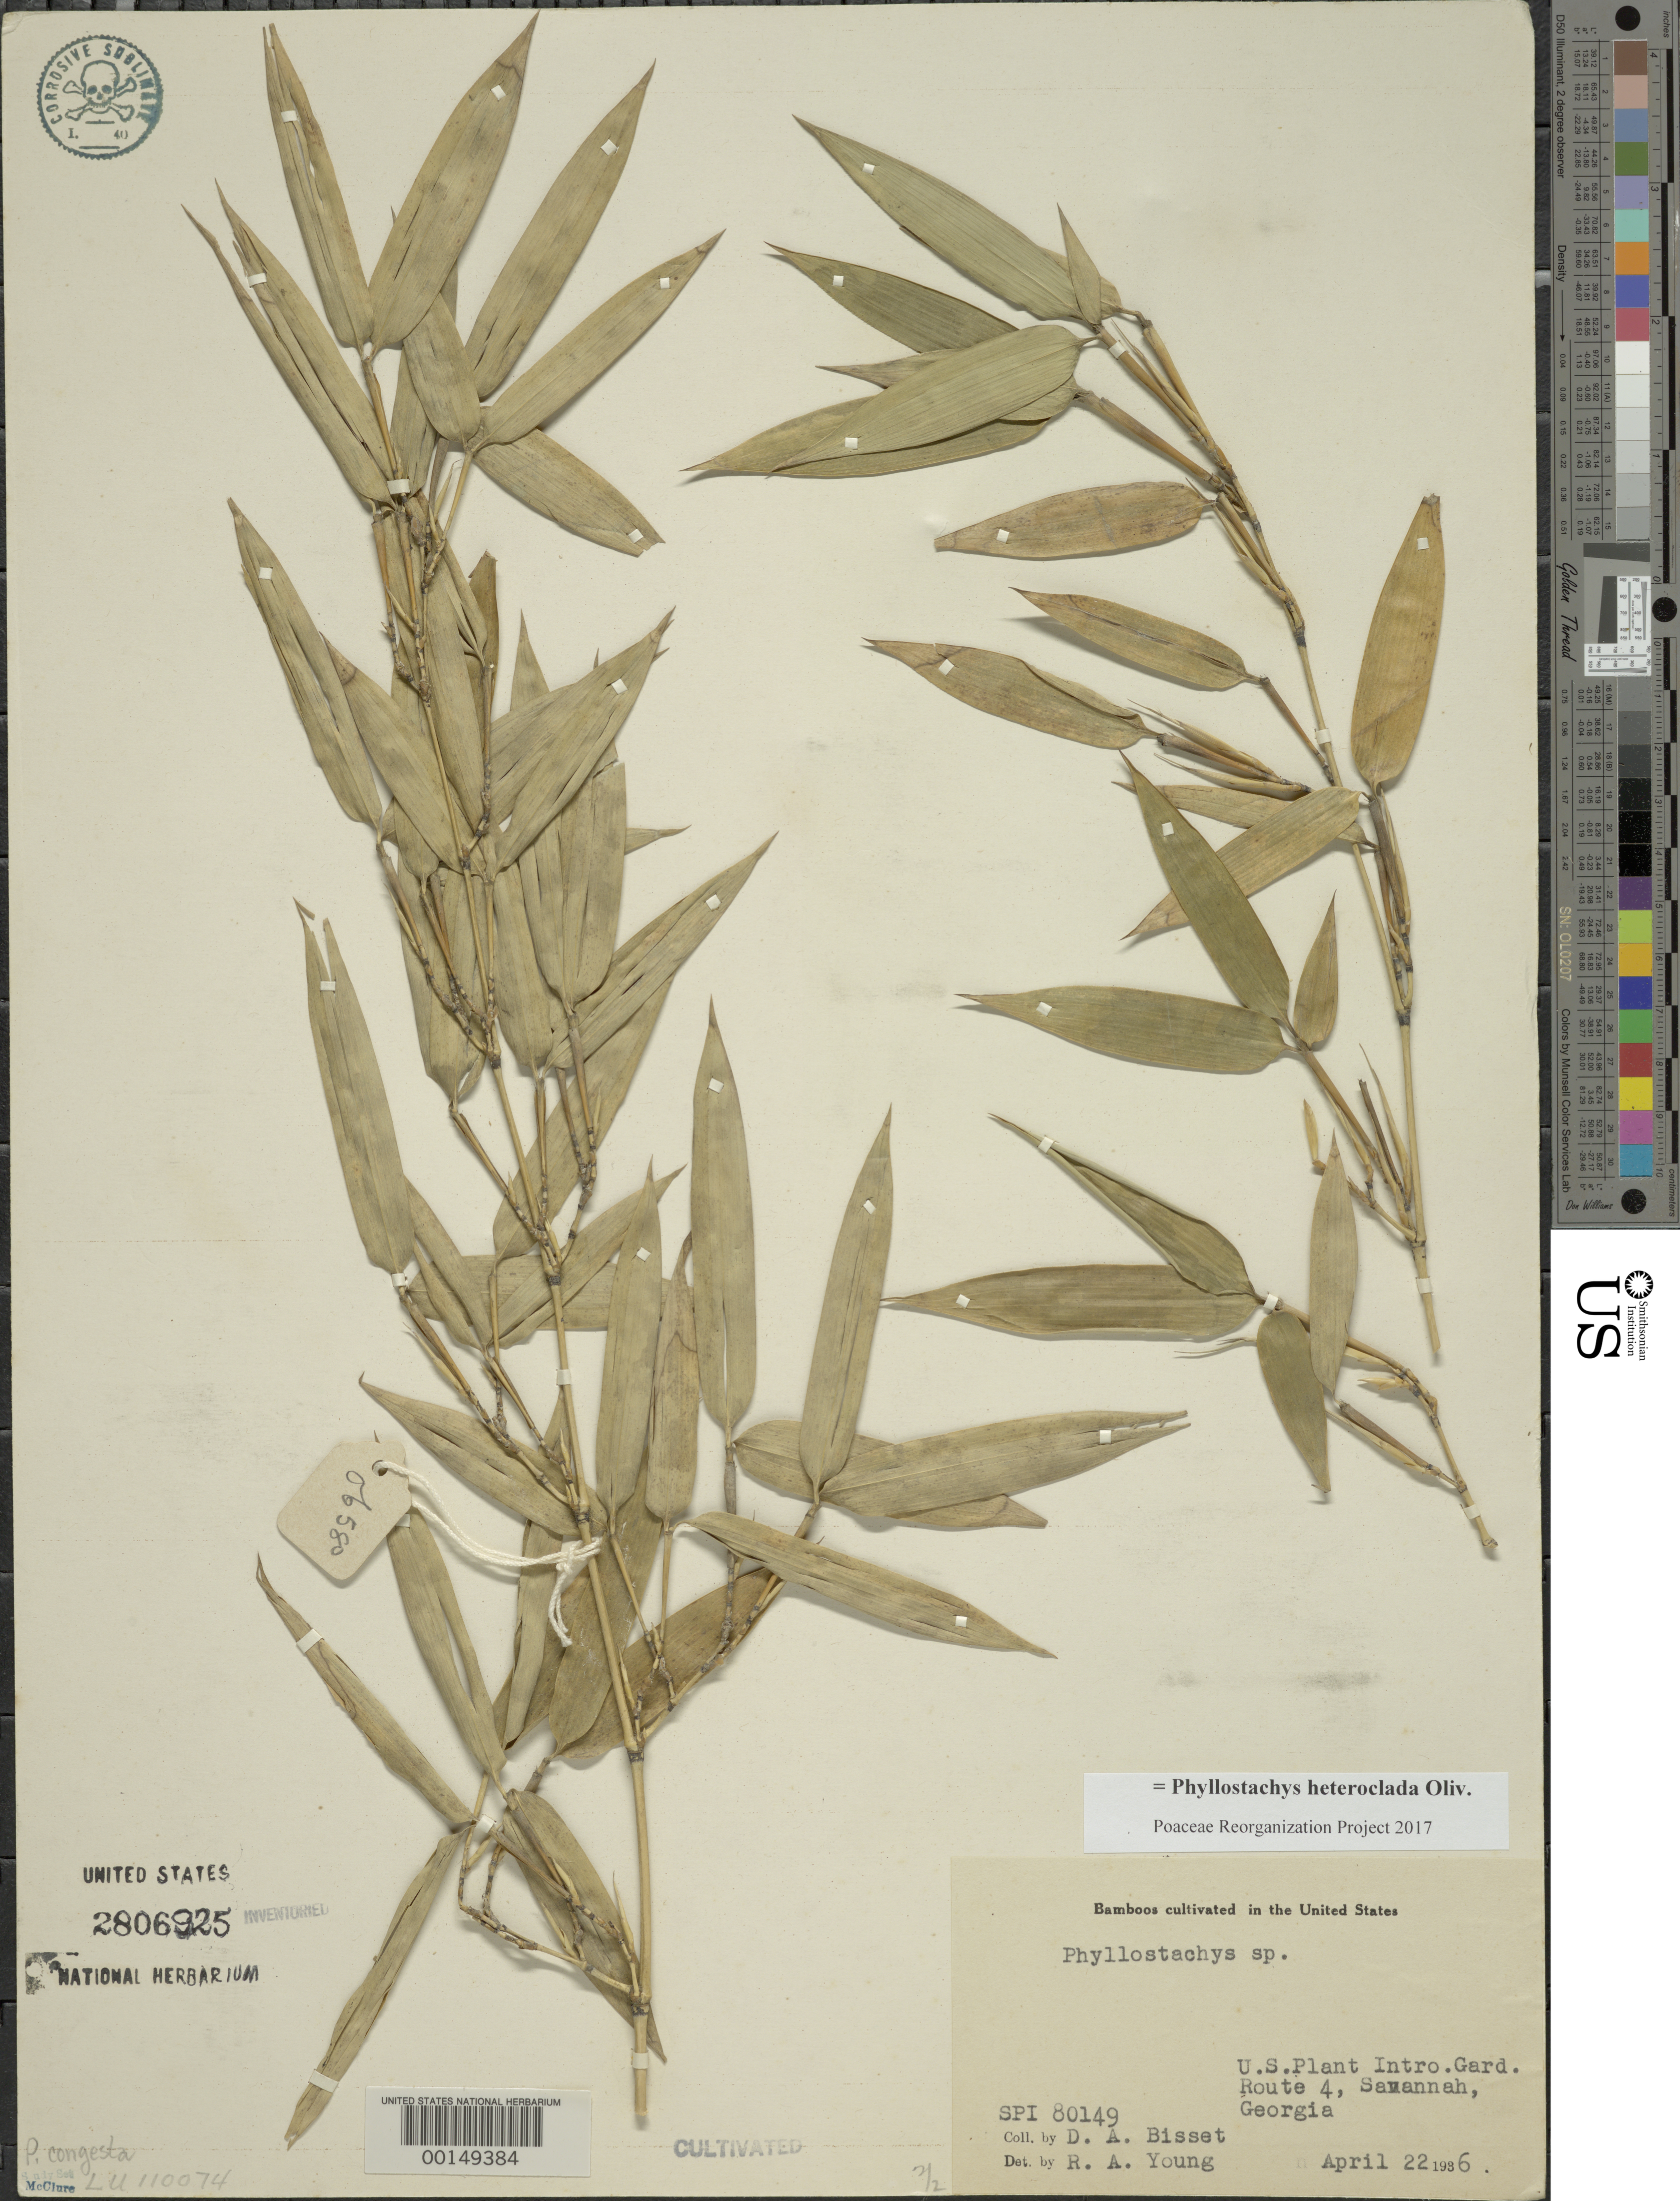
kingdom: Plantae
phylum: Tracheophyta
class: Liliopsida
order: Poales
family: Poaceae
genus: Phyllostachys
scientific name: Phyllostachys heteroclada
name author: Oliv.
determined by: Poaceae Reorganization Project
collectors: D. Bisset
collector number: PI 80149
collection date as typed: May 1936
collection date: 1936-05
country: United States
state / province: Georgia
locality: Savannah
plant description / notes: LU 110074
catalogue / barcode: US 2806925